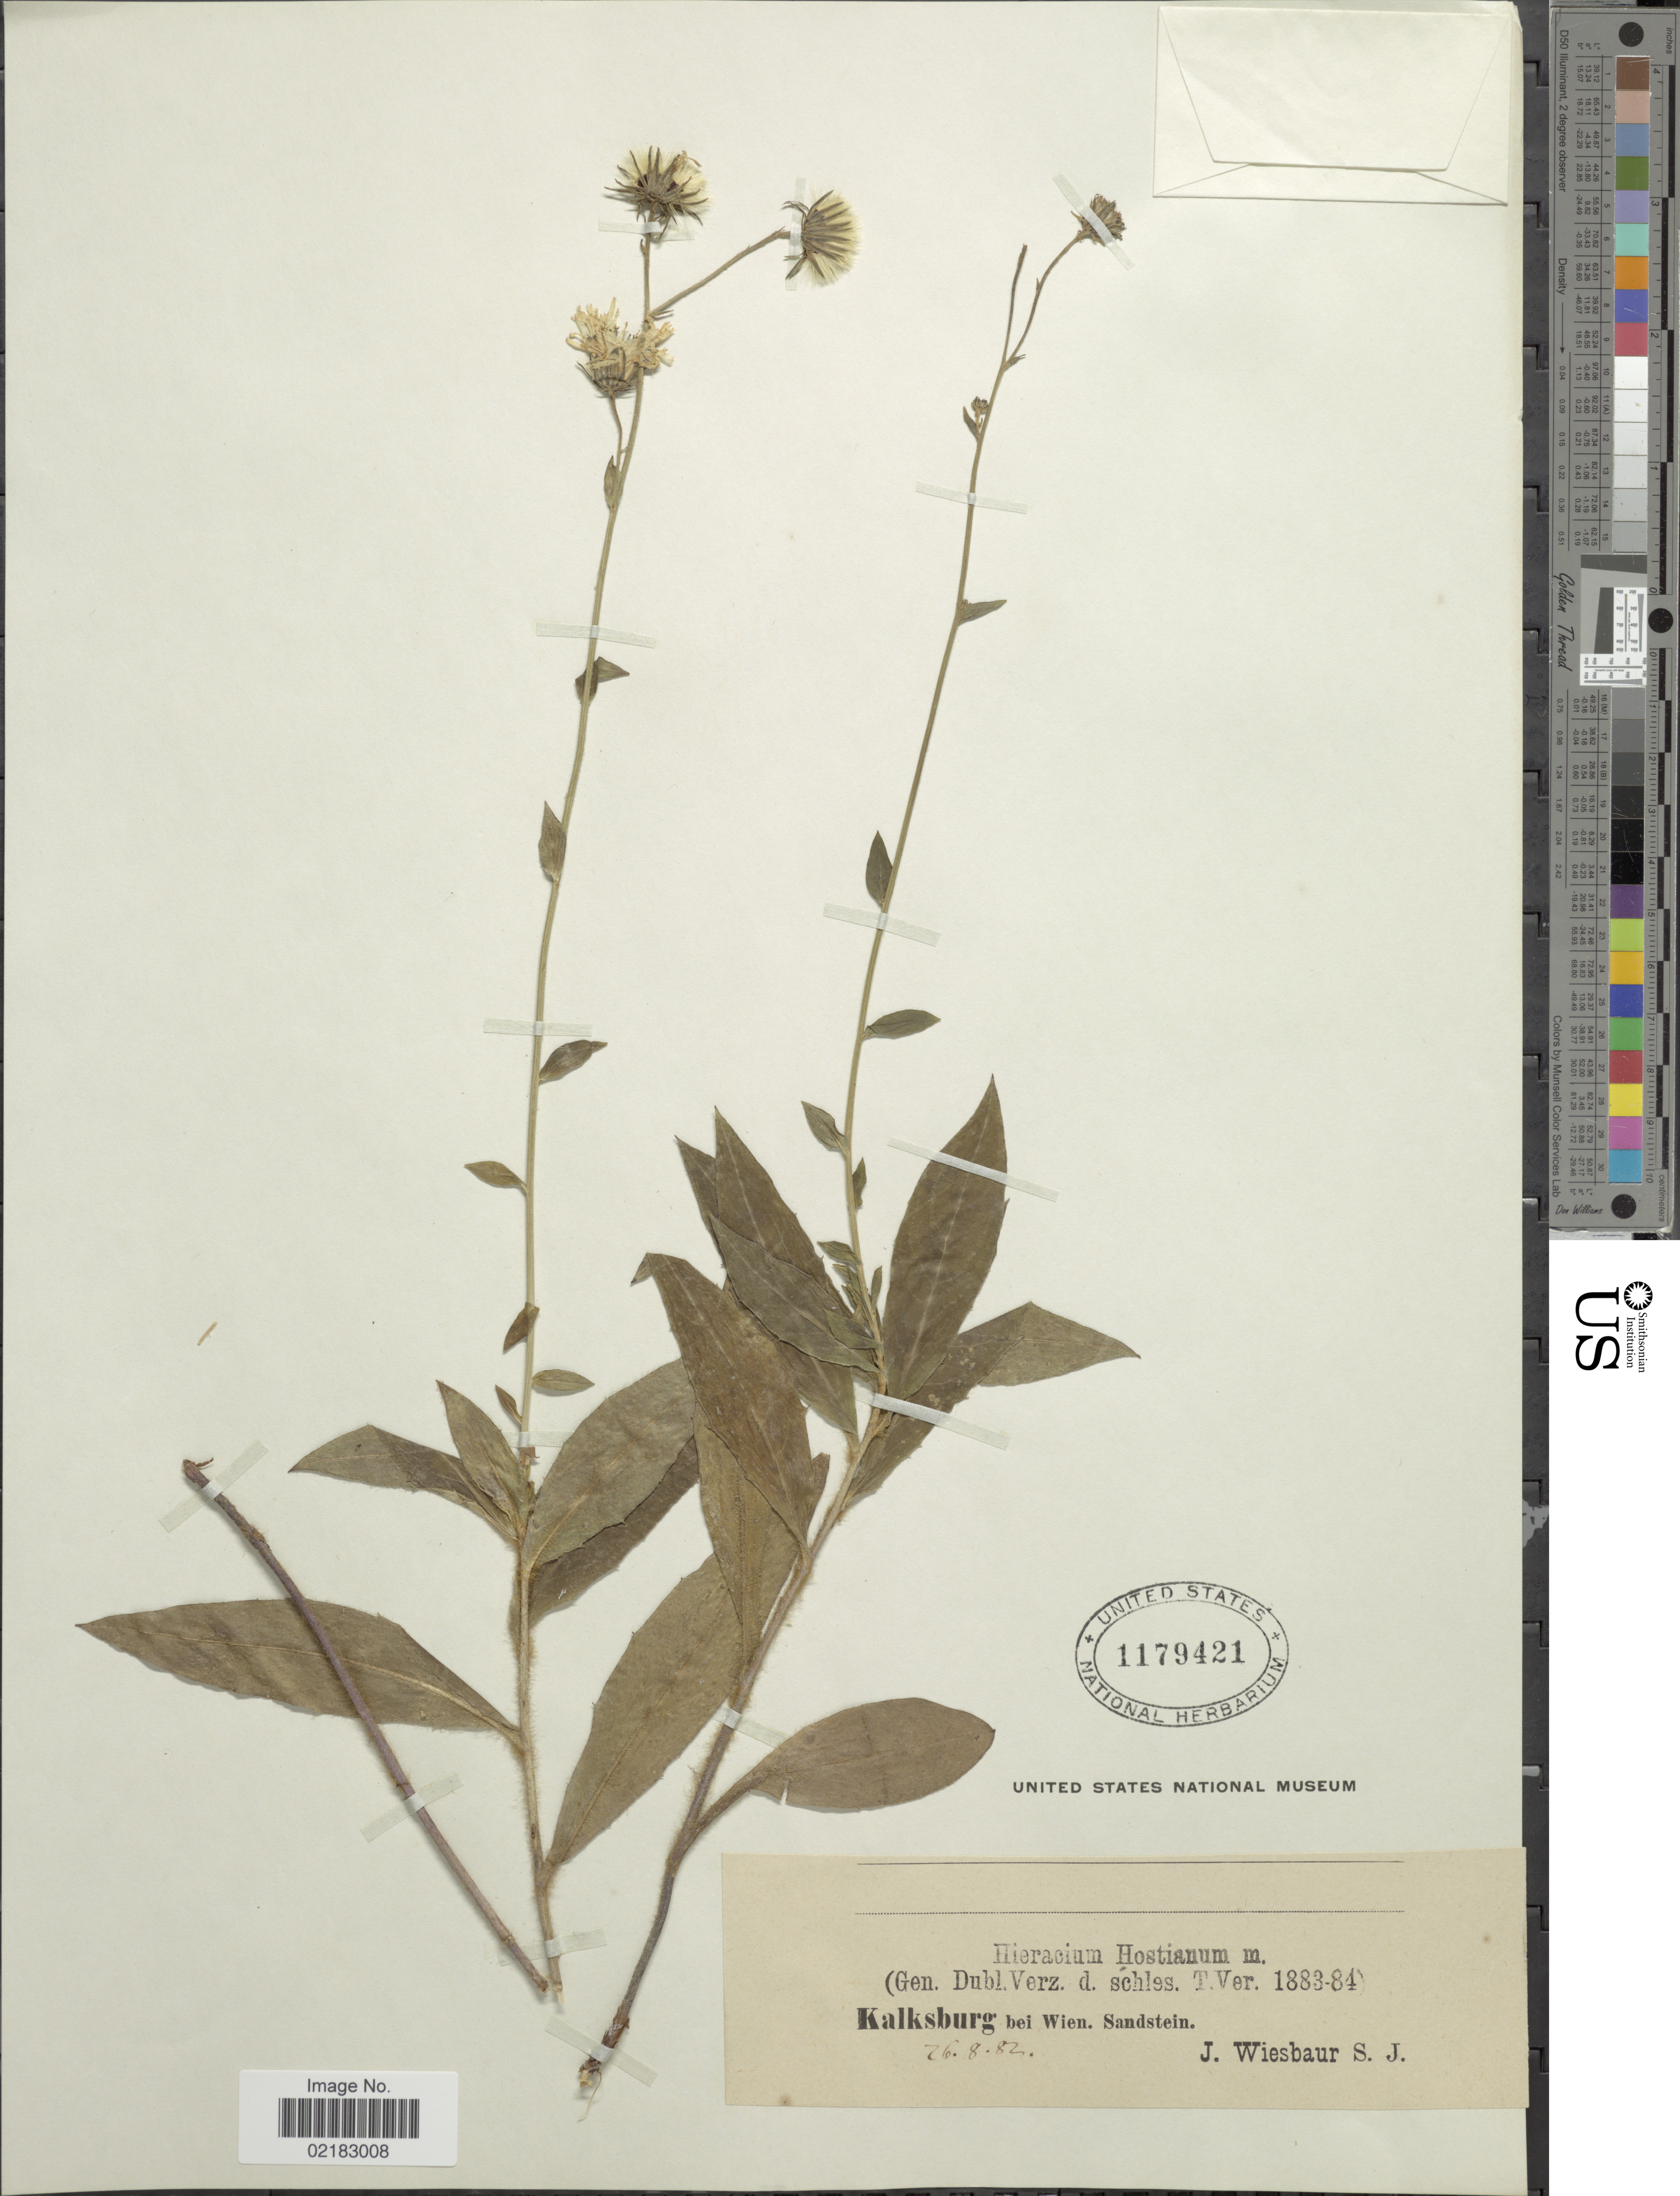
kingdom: Plantae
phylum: Tracheophyta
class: Magnoliopsida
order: Asterales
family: Asteraceae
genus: Hieracium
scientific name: Hieracium sabaudum subsp. sublactucaceum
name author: Zahn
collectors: J. Wiesbaur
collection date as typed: Transcribed d/m/y: 26/8/82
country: Austria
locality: Kalksburg bei Wien. Sandstein.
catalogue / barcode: US 1179421